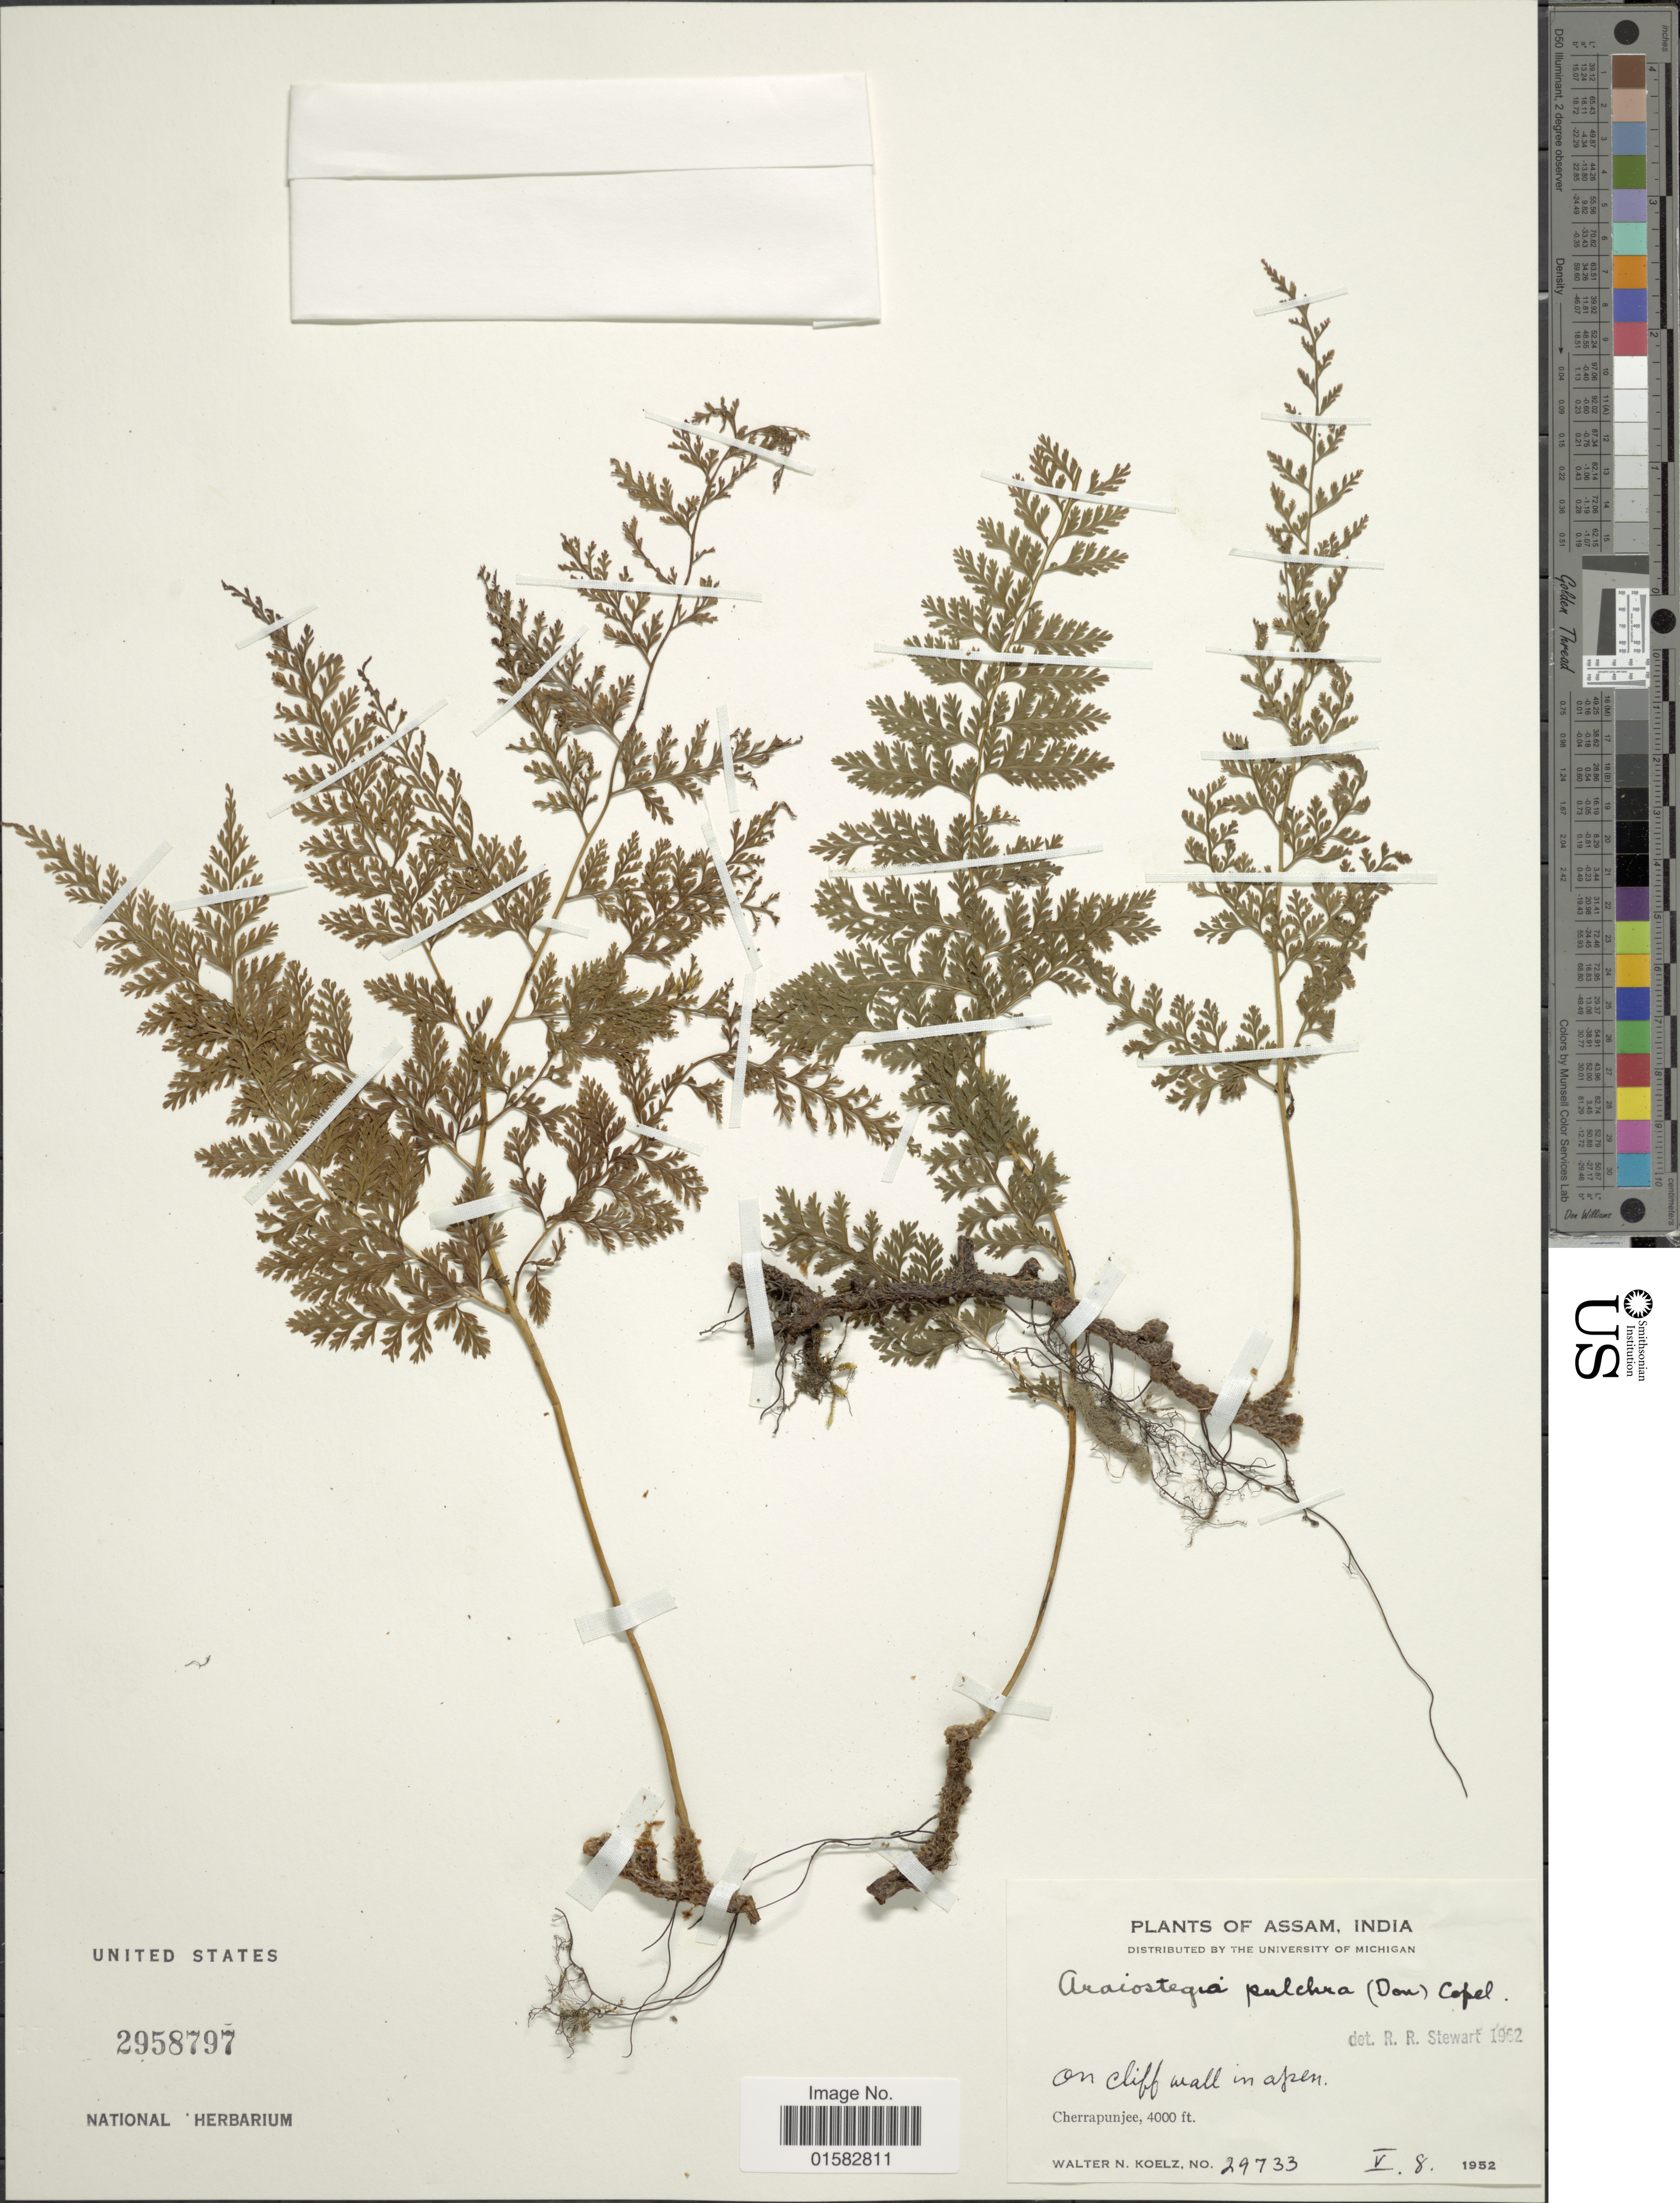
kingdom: Plantae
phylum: Tracheophyta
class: Polypodiopsida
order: Polypodiales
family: Davalliaceae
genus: Davallia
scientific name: Davallia pulchra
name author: D. Don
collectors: W. N. Koelz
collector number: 29733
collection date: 1952-05-08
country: India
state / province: Assam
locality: Cherrapunjee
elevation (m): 1219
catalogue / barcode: US 2958797